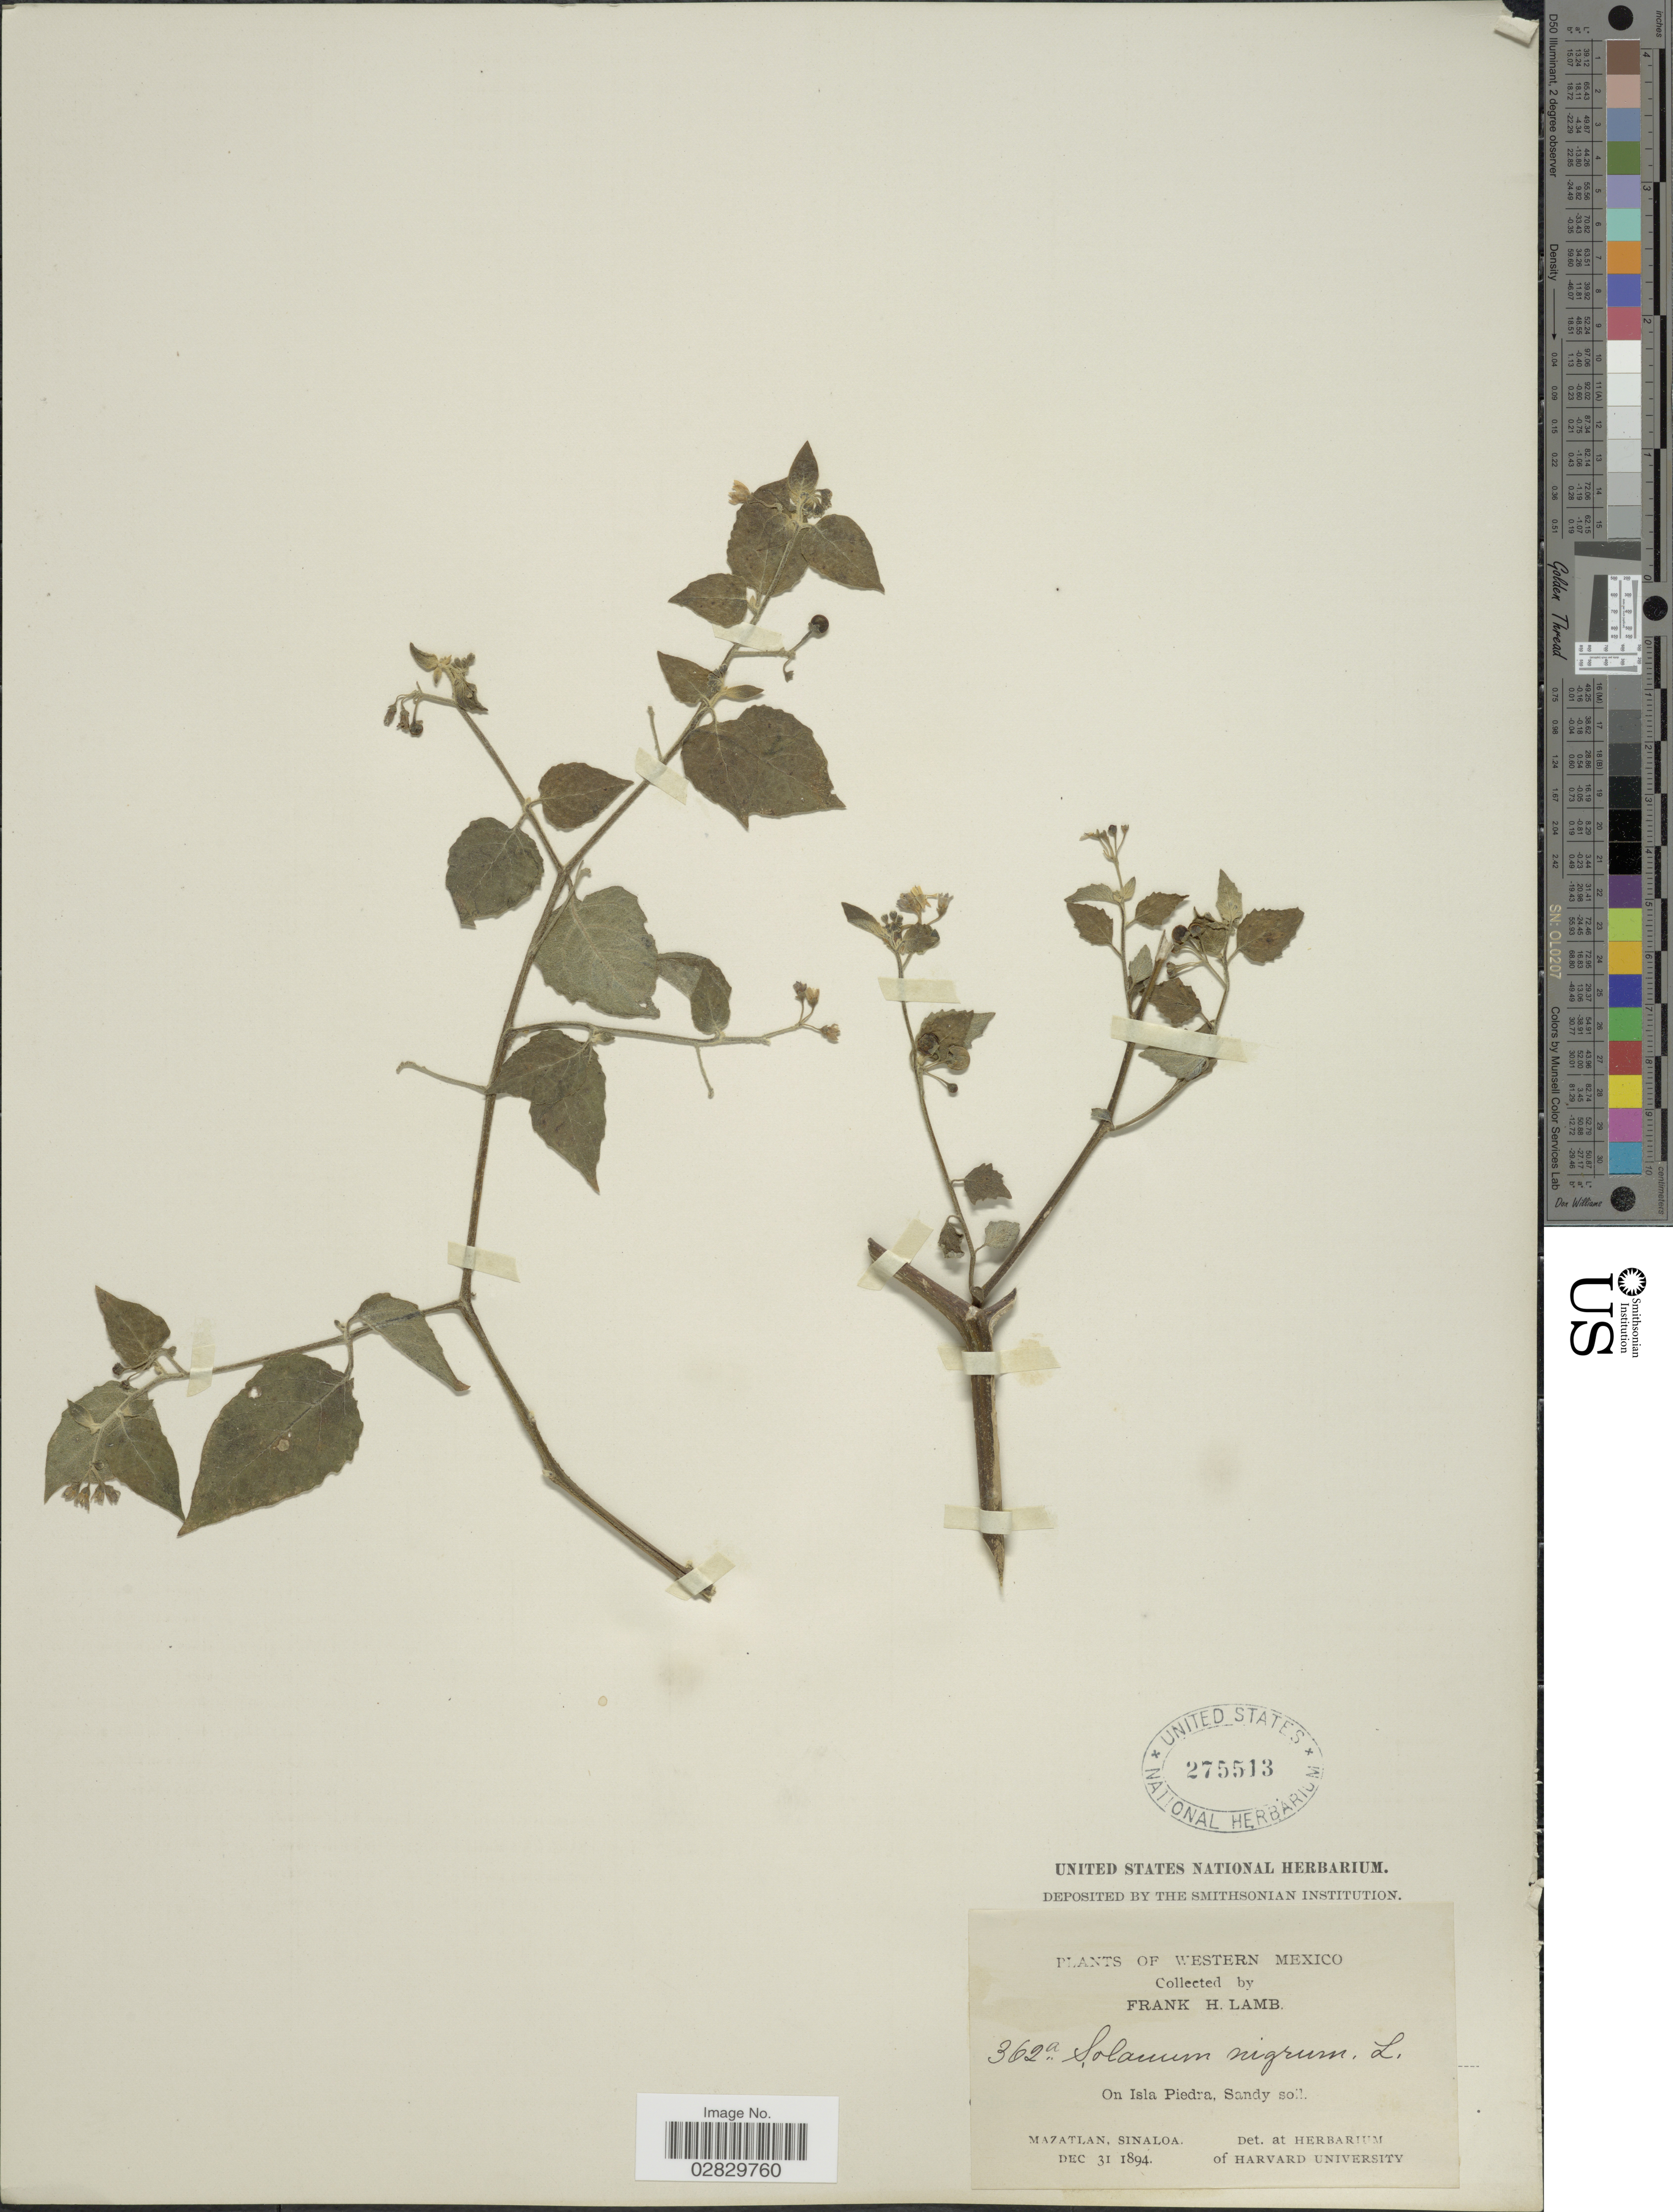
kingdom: Plantae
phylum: Tracheophyta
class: Magnoliopsida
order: Solanales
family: Solanaceae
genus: Solanum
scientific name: Solanum nigrescens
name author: M. Martens & Galeotti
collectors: F. H. Lamb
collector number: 362a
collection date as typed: Dec 31 1894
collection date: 1894-12-31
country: Mexico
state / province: Sinaloa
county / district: Mazatlán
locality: On Isla Piedra.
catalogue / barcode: US 275513